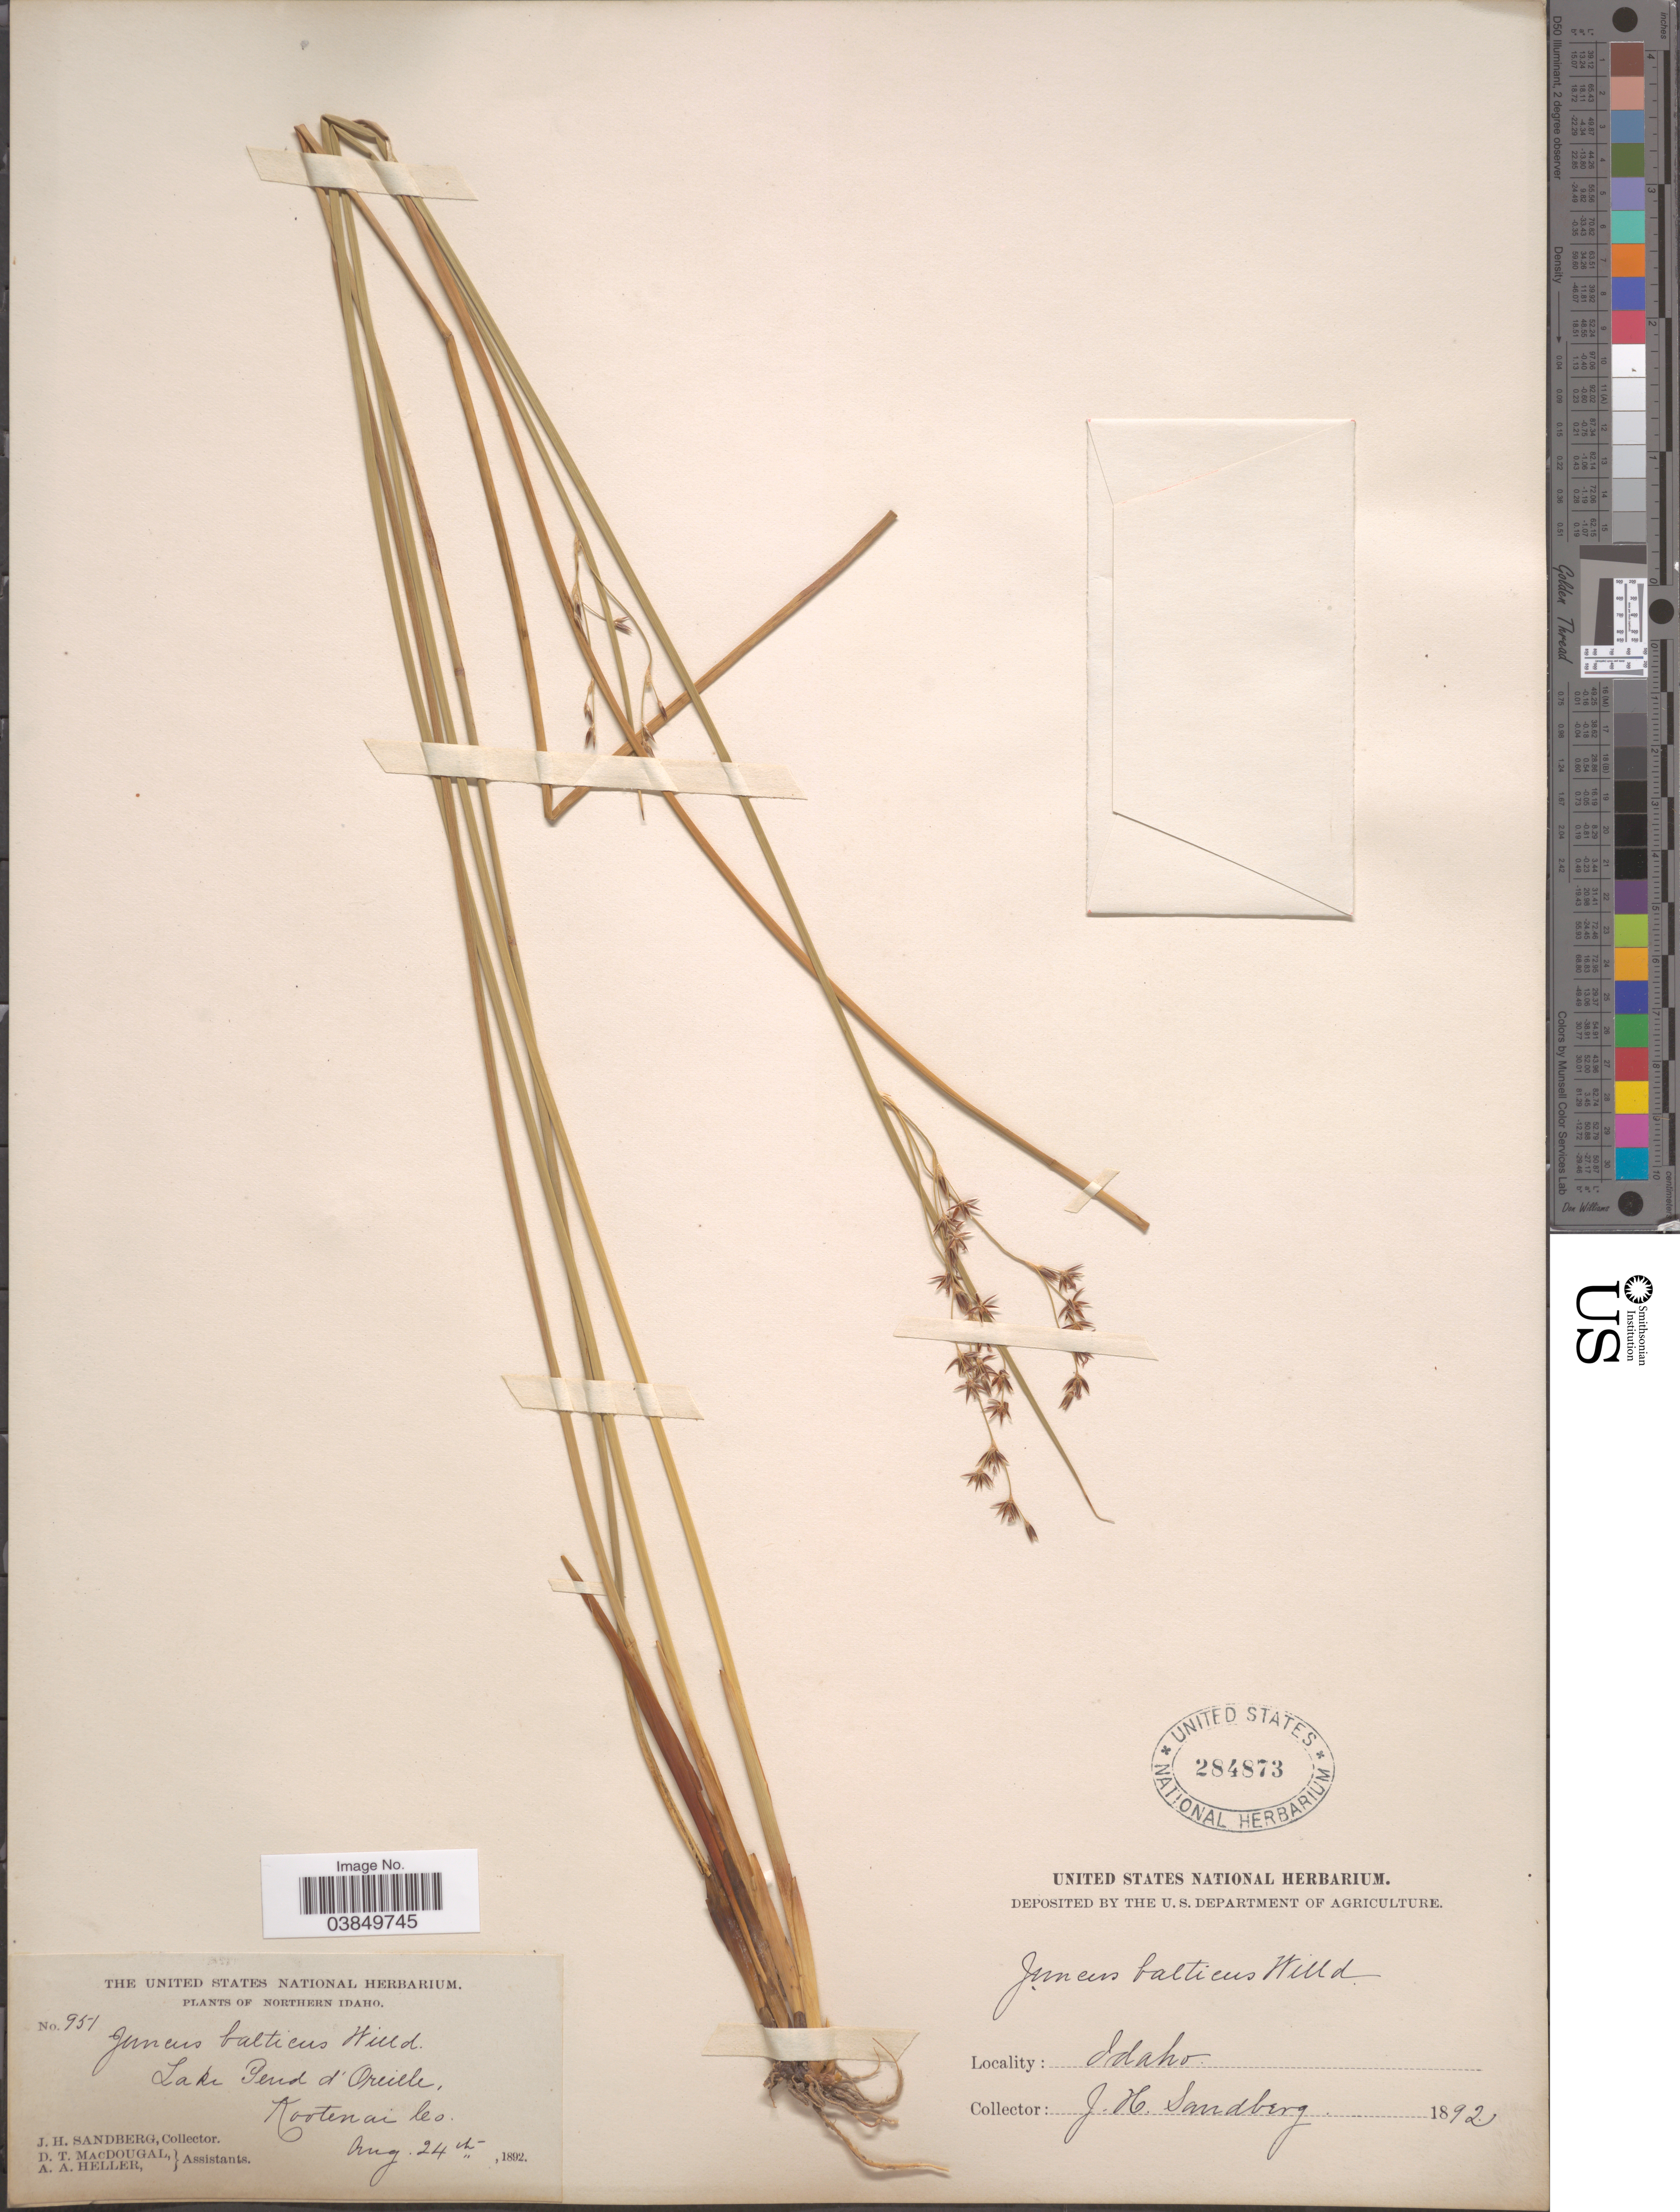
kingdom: Plantae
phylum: Tracheophyta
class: Liliopsida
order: Poales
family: Juncaceae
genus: Juncus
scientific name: Juncus balticus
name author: Willd.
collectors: J. H. Sandberg, D. T. MacDougal & A. A. Heller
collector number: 951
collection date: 1892-08-24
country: United States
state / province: Idaho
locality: Northern Idaho. Lake Pend d'Orielle, Kootenai Co.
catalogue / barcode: US 284873